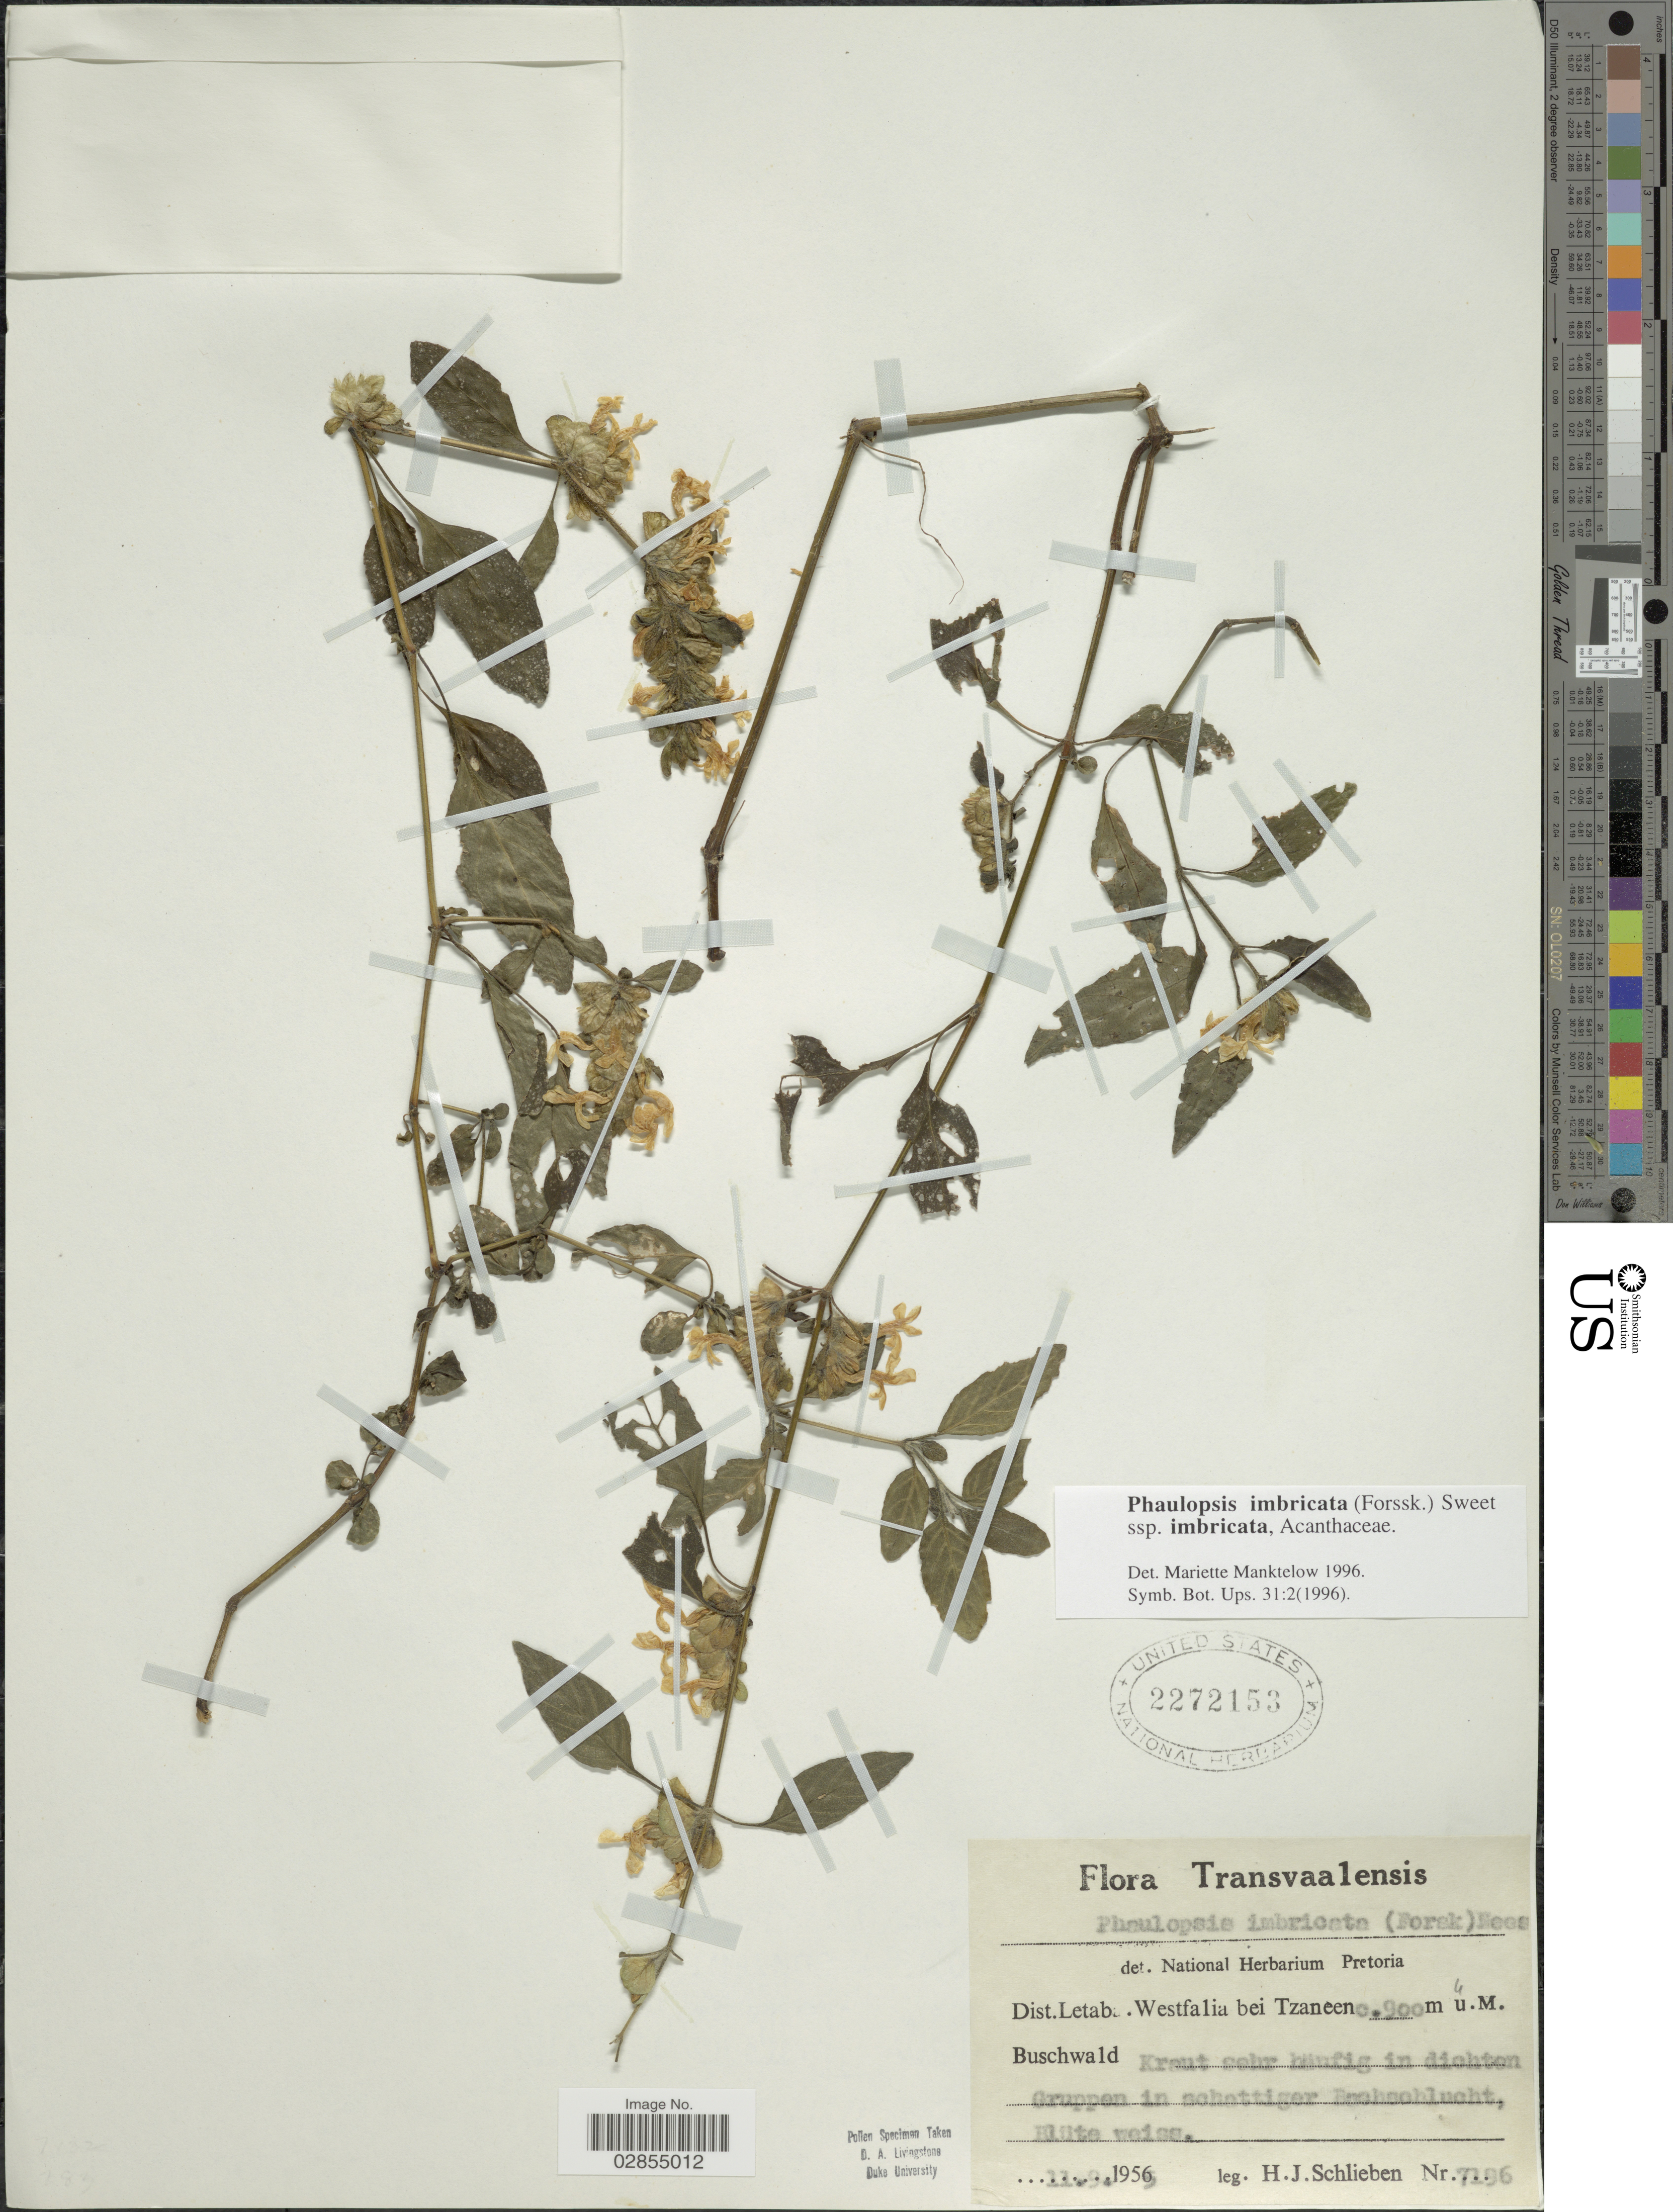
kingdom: Plantae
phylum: Tracheophyta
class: Magnoliopsida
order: Lamiales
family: Acanthaceae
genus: Phaulopsis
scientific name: Phaulopsis imbricata subsp. imbricata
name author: (Forssk.) Sweet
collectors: H. J. Schlieben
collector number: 7196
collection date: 1956-09-11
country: South Africa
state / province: Limpopo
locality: Transvaalensis, Dist. Letaba, Westfalia bei Tzaneen.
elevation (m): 900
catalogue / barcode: US 2272153